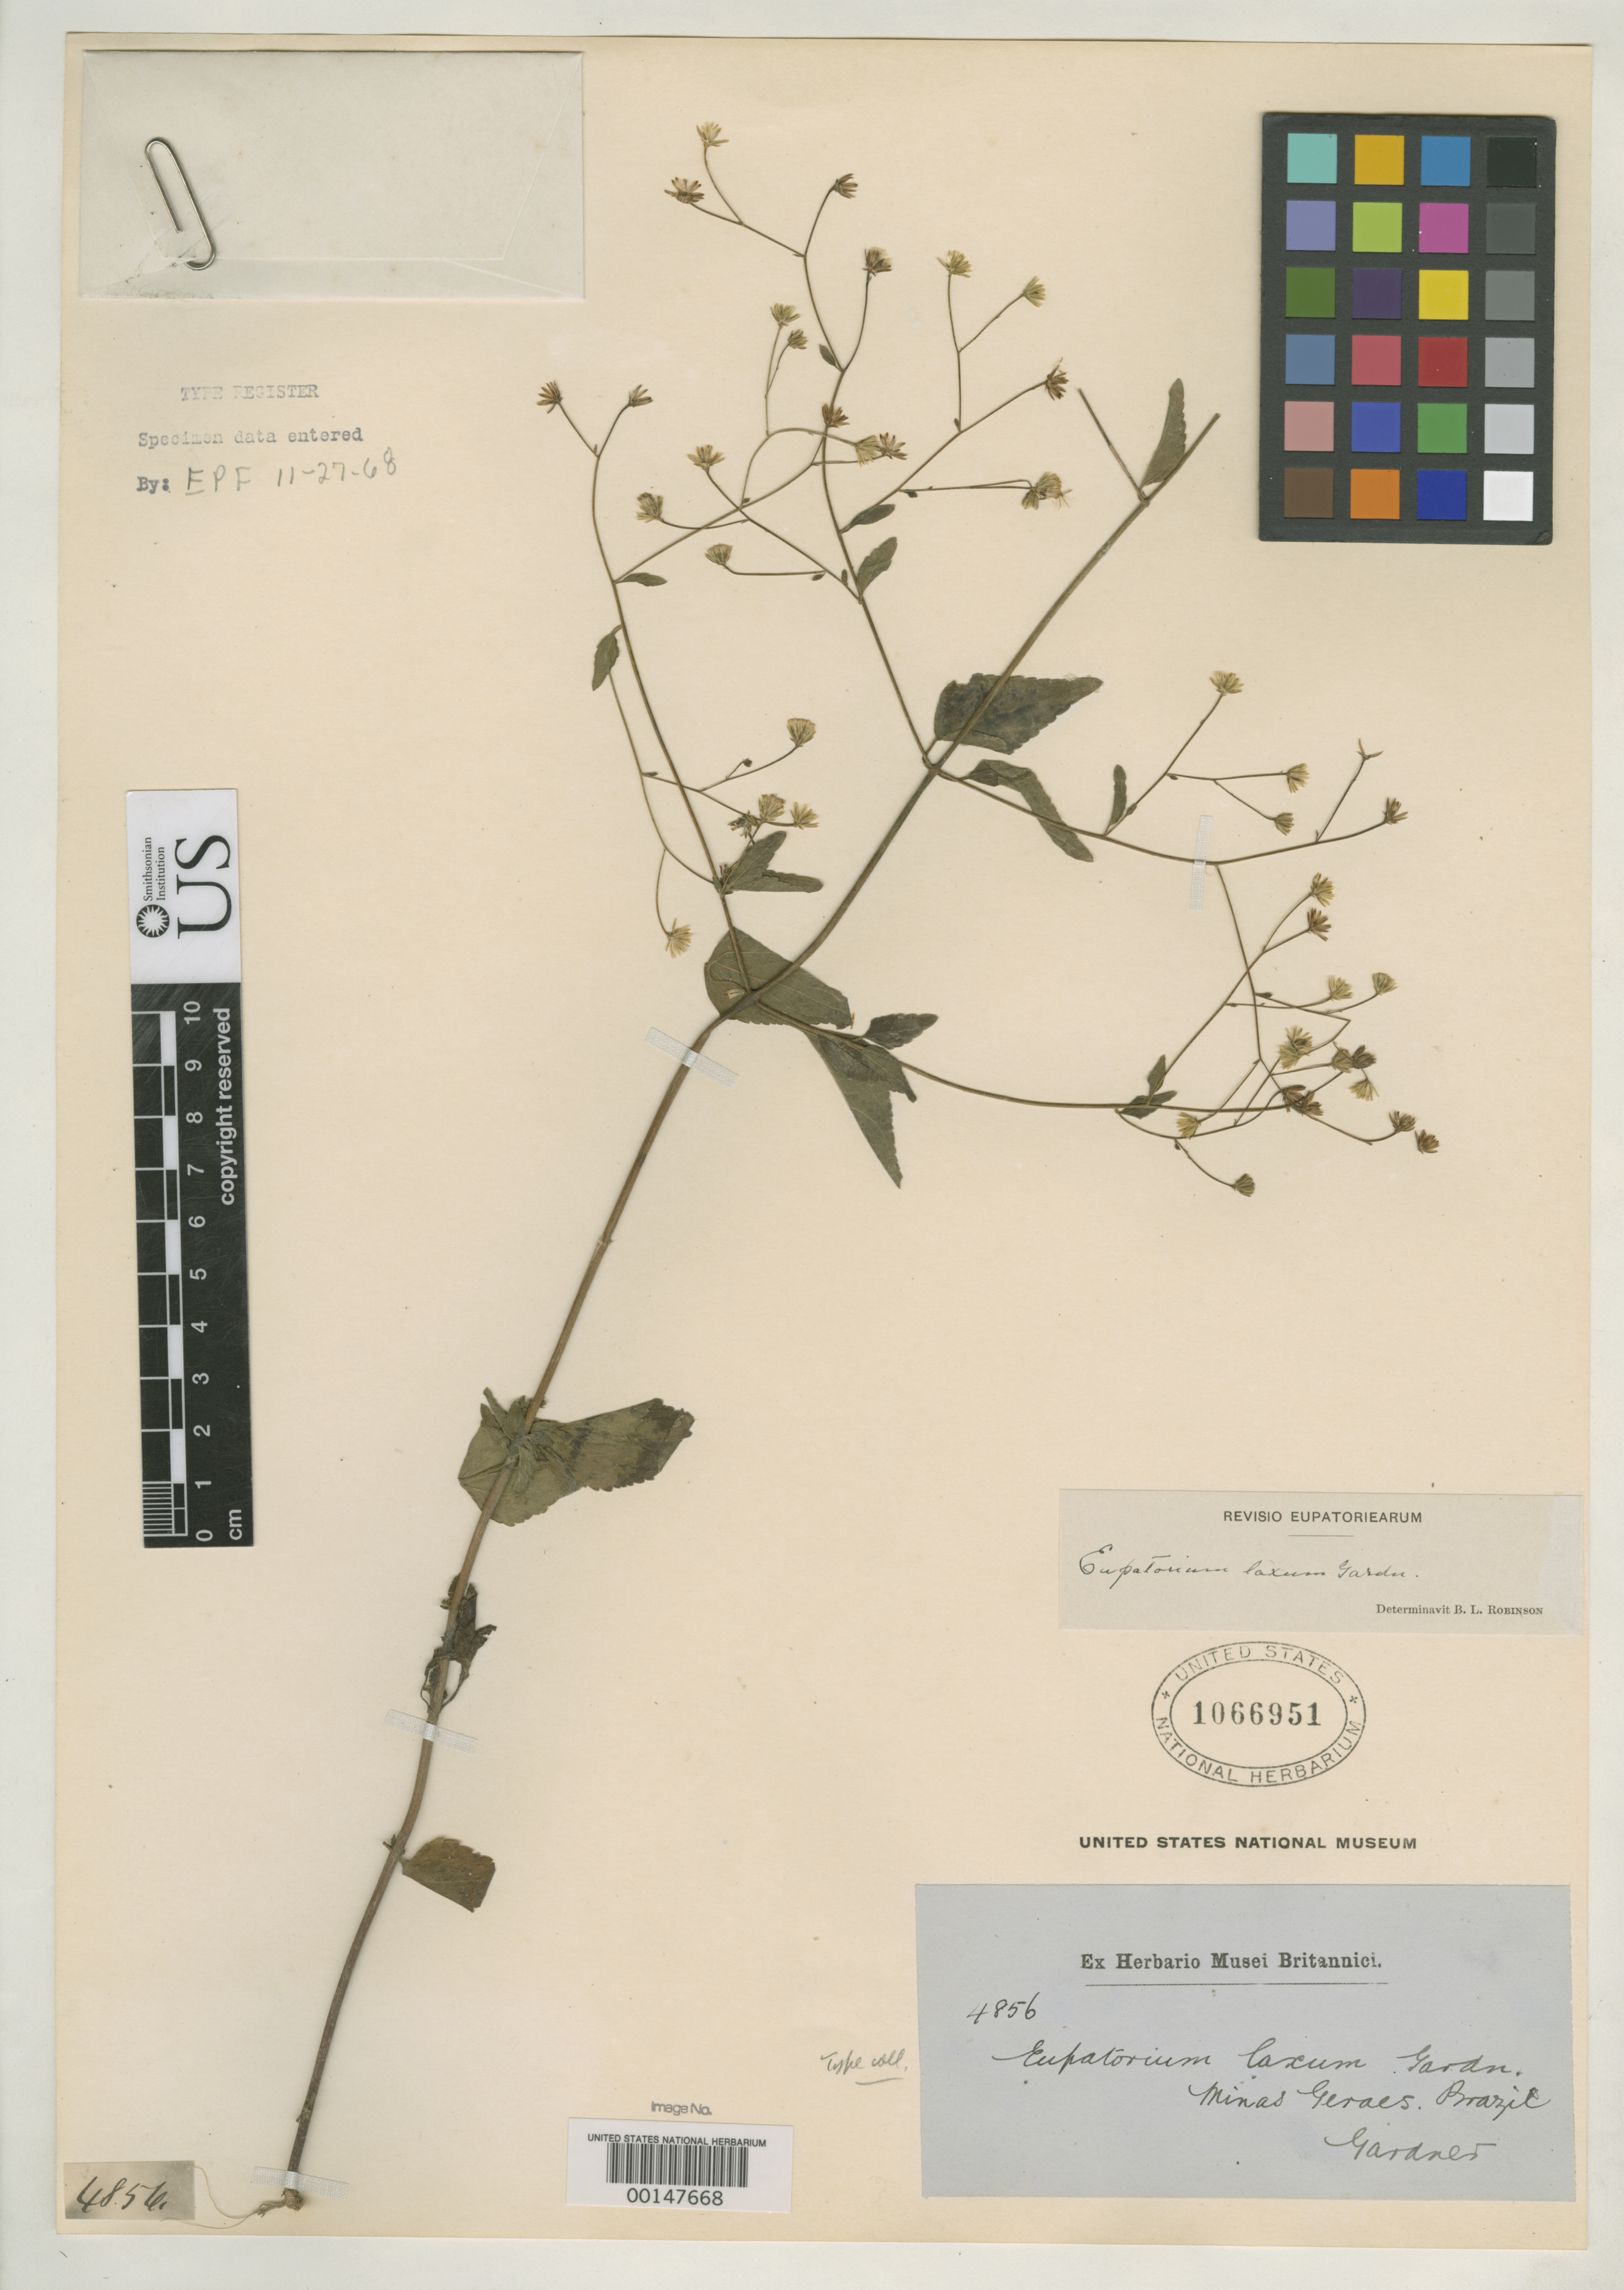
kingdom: Plantae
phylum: Tracheophyta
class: Magnoliopsida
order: Asterales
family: Asteraceae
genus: Eupatorium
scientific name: Eupatorium laxum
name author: Gardner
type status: Isotype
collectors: G. Gardner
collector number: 4856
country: Brazil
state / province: Minas Gerais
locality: Rio Claro.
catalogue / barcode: US 1066951